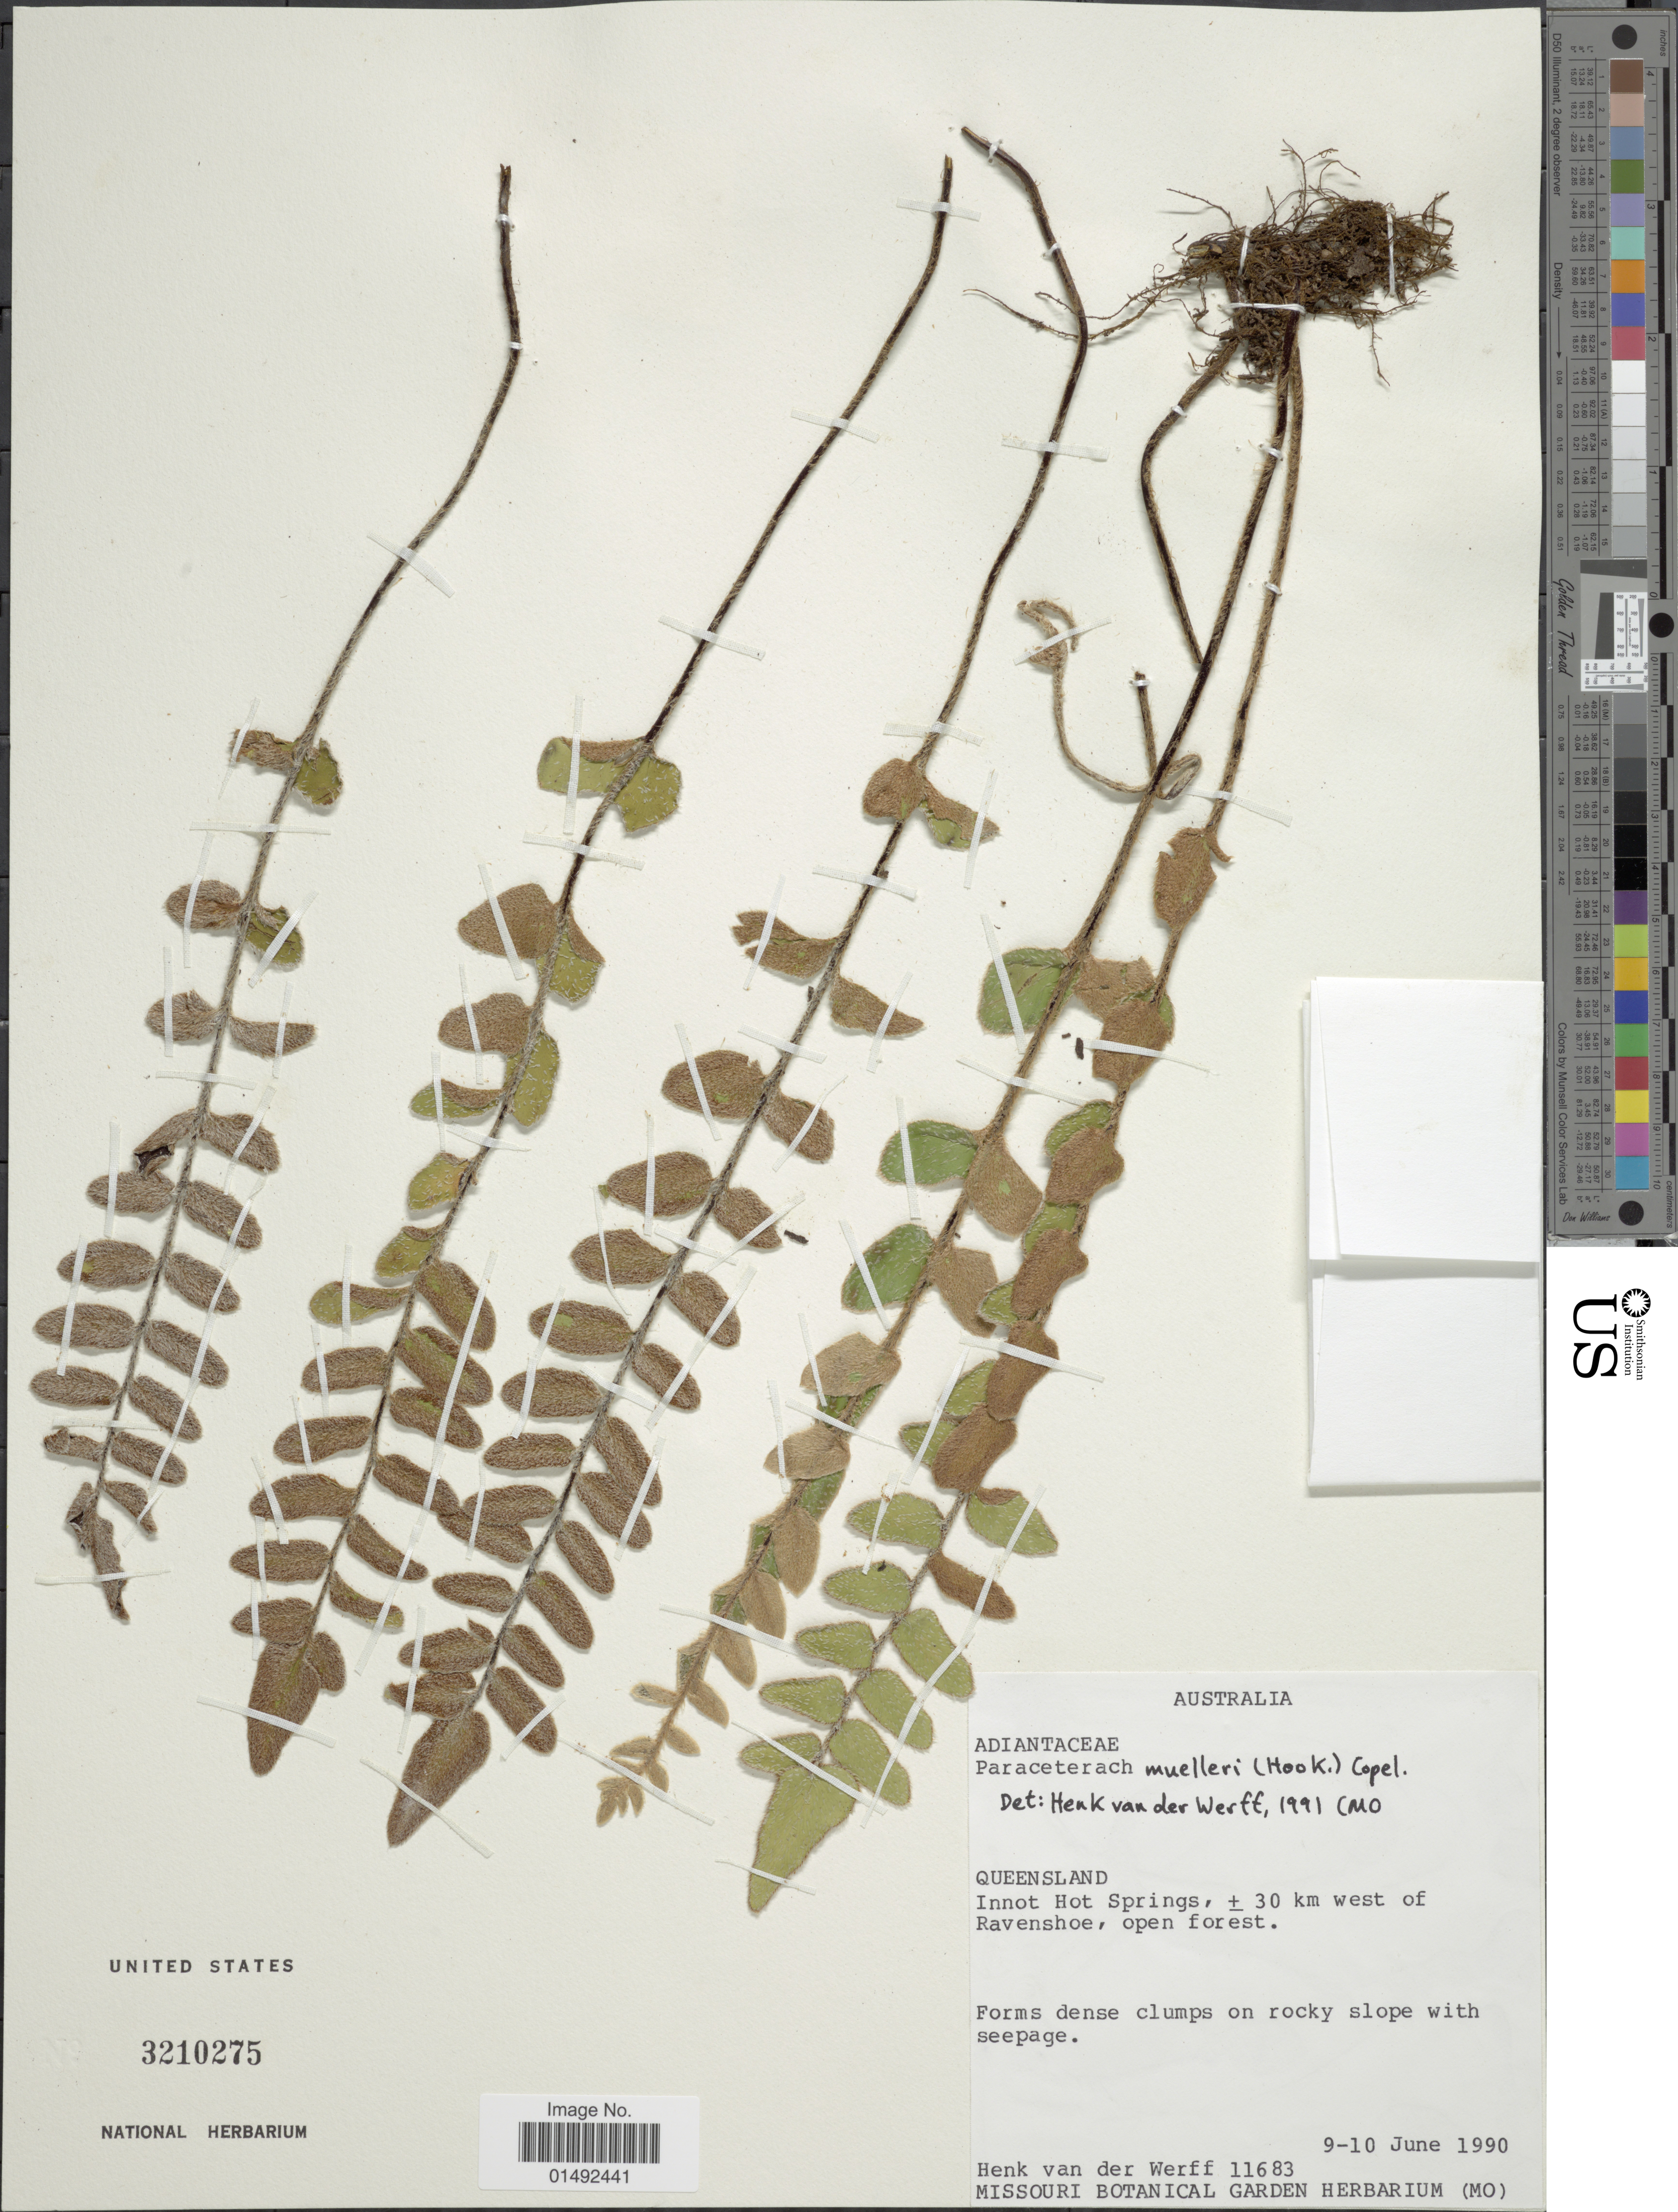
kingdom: Plantae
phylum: Tracheophyta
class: Polypodiopsida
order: Polypodiales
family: Pteridaceae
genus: Pellaea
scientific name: Pellaea muelleri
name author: (Hook.) A. R. Field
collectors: H. van der Werff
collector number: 11683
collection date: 1990-06-09/1990-06-10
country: Australia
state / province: Queensland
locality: Innot Hot Springs, ± 30 km west of Ravenshoe, open forest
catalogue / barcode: US 3210275